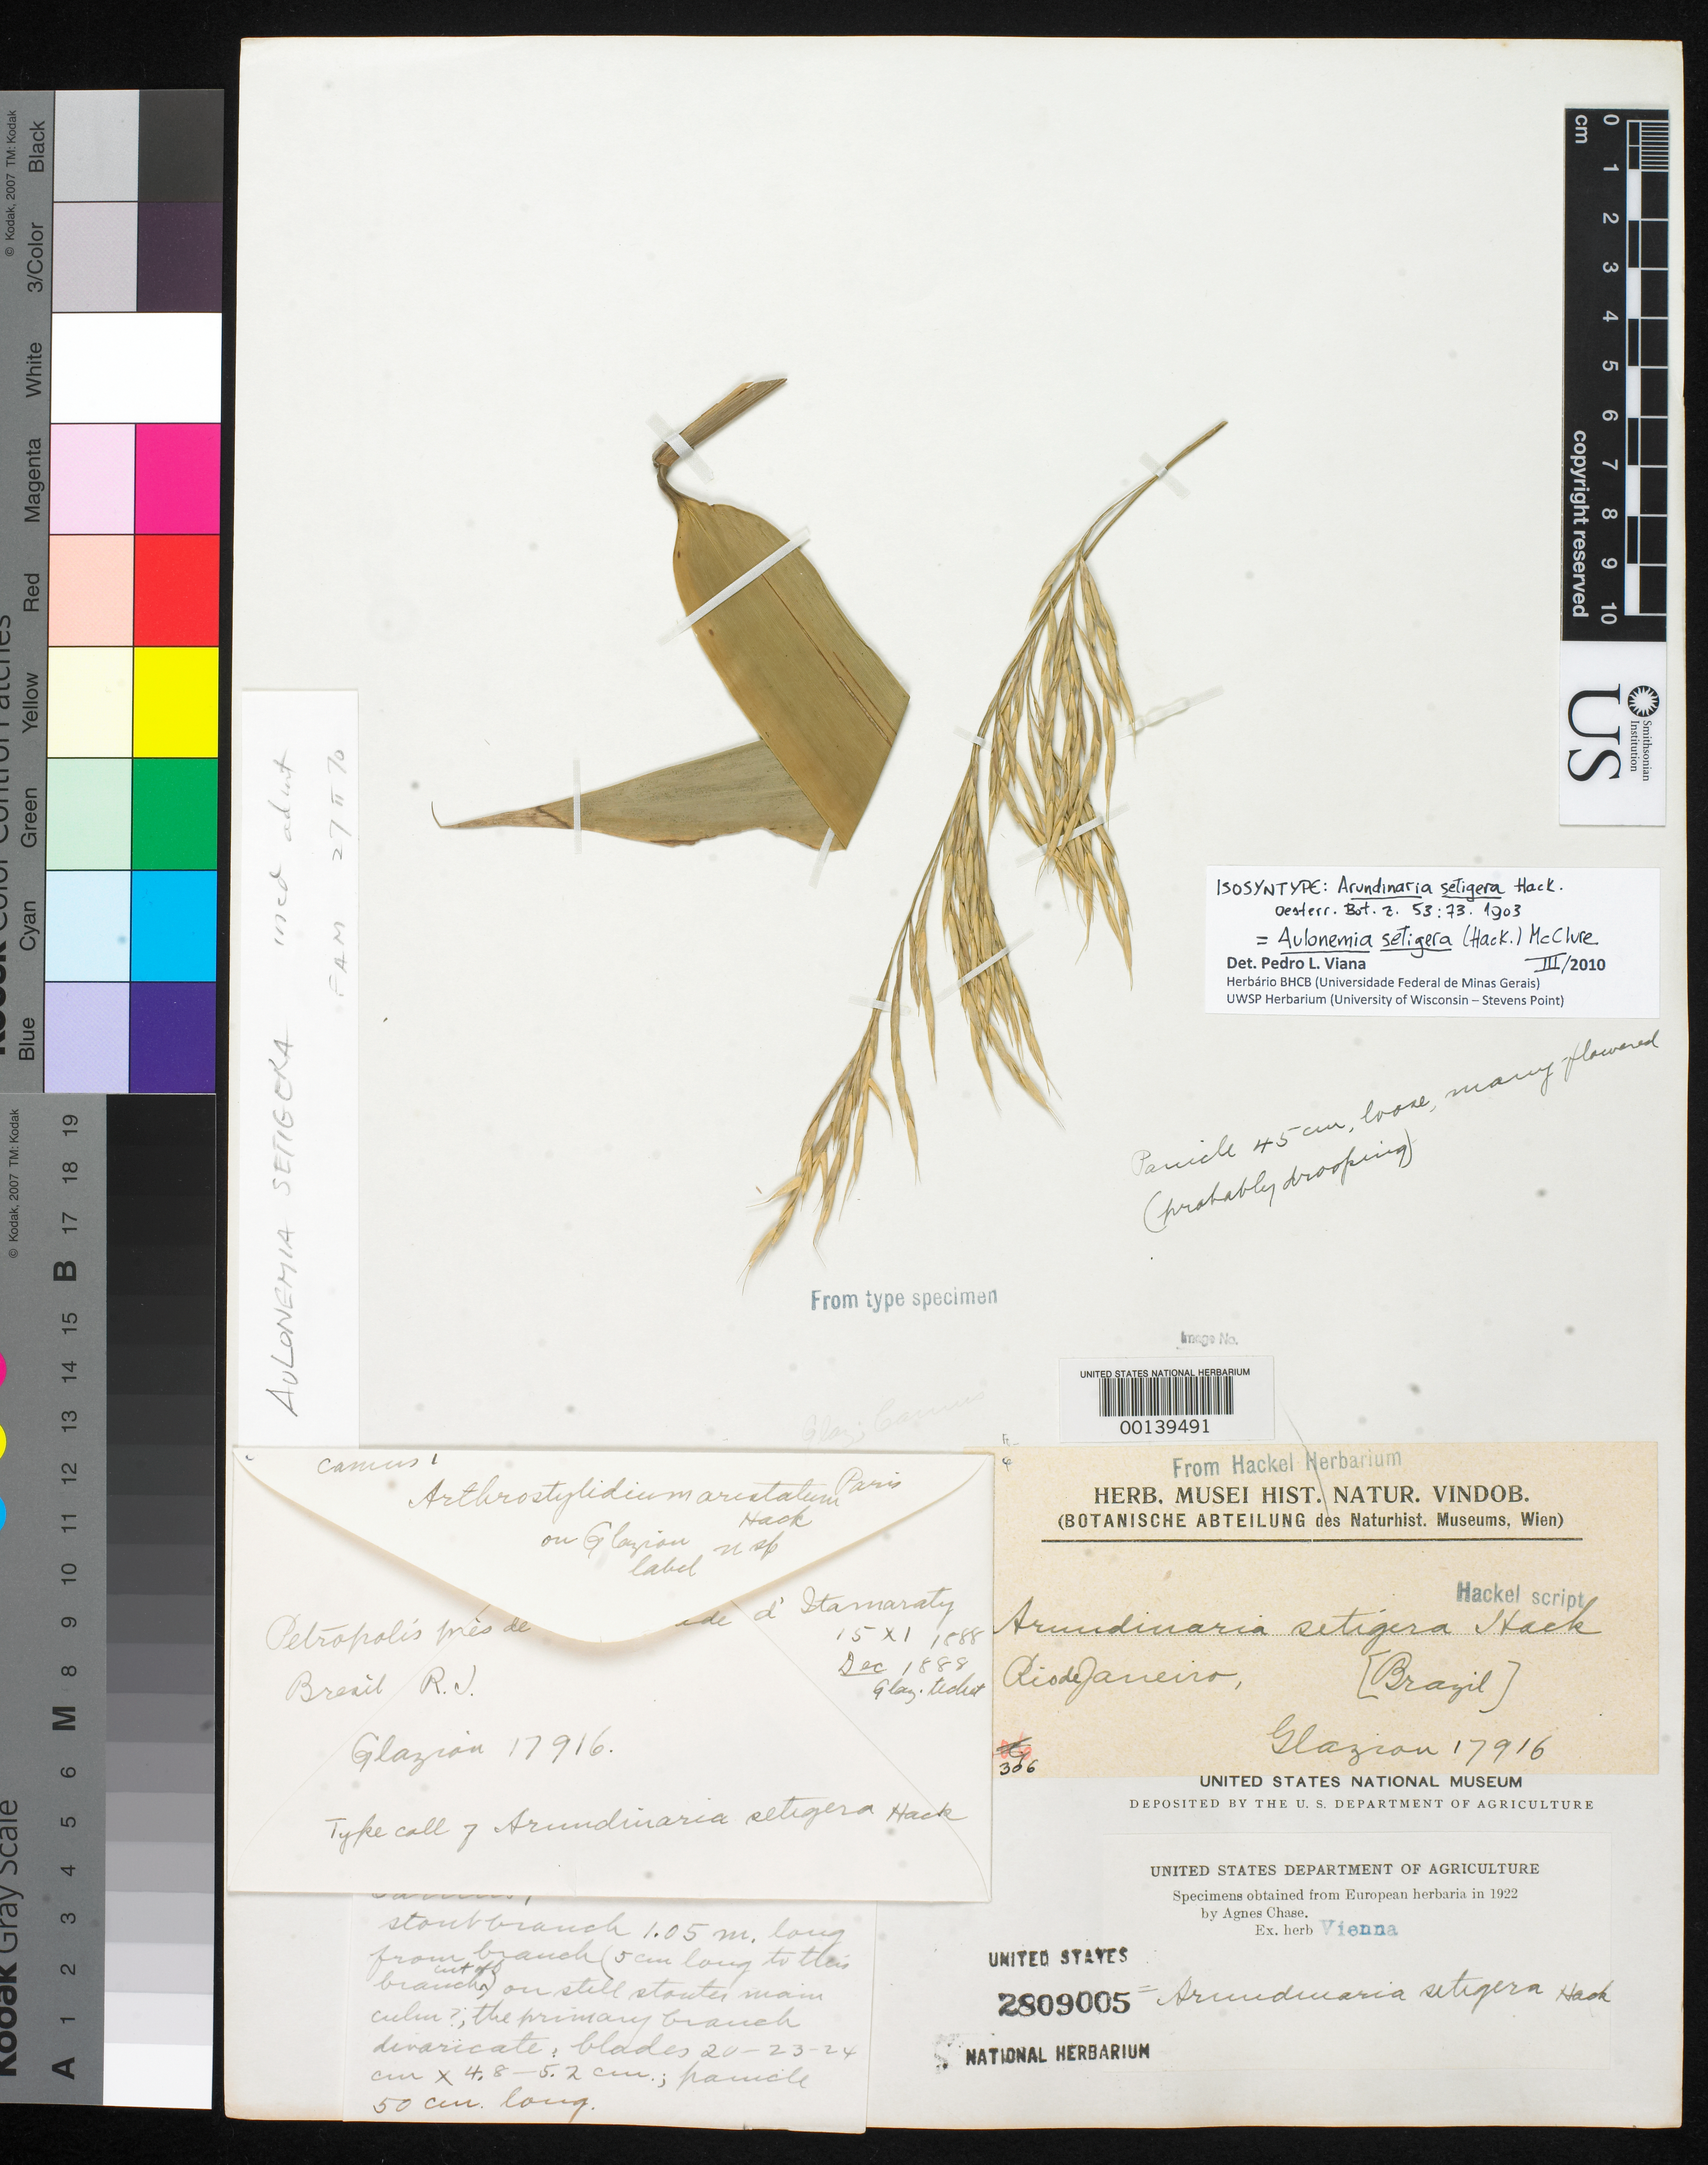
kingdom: Plantae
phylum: Tracheophyta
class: Liliopsida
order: Poales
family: Poaceae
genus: Arundinaria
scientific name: Arundinaria setigera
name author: Hack.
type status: Isosyntype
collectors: A. F. M. Glaziou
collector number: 17916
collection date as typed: Dec 1888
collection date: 1888-12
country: Brazil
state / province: Rio de Janeiro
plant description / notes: Fragmentary material of type specimen ex herb. Vienna.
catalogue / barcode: US 2809005